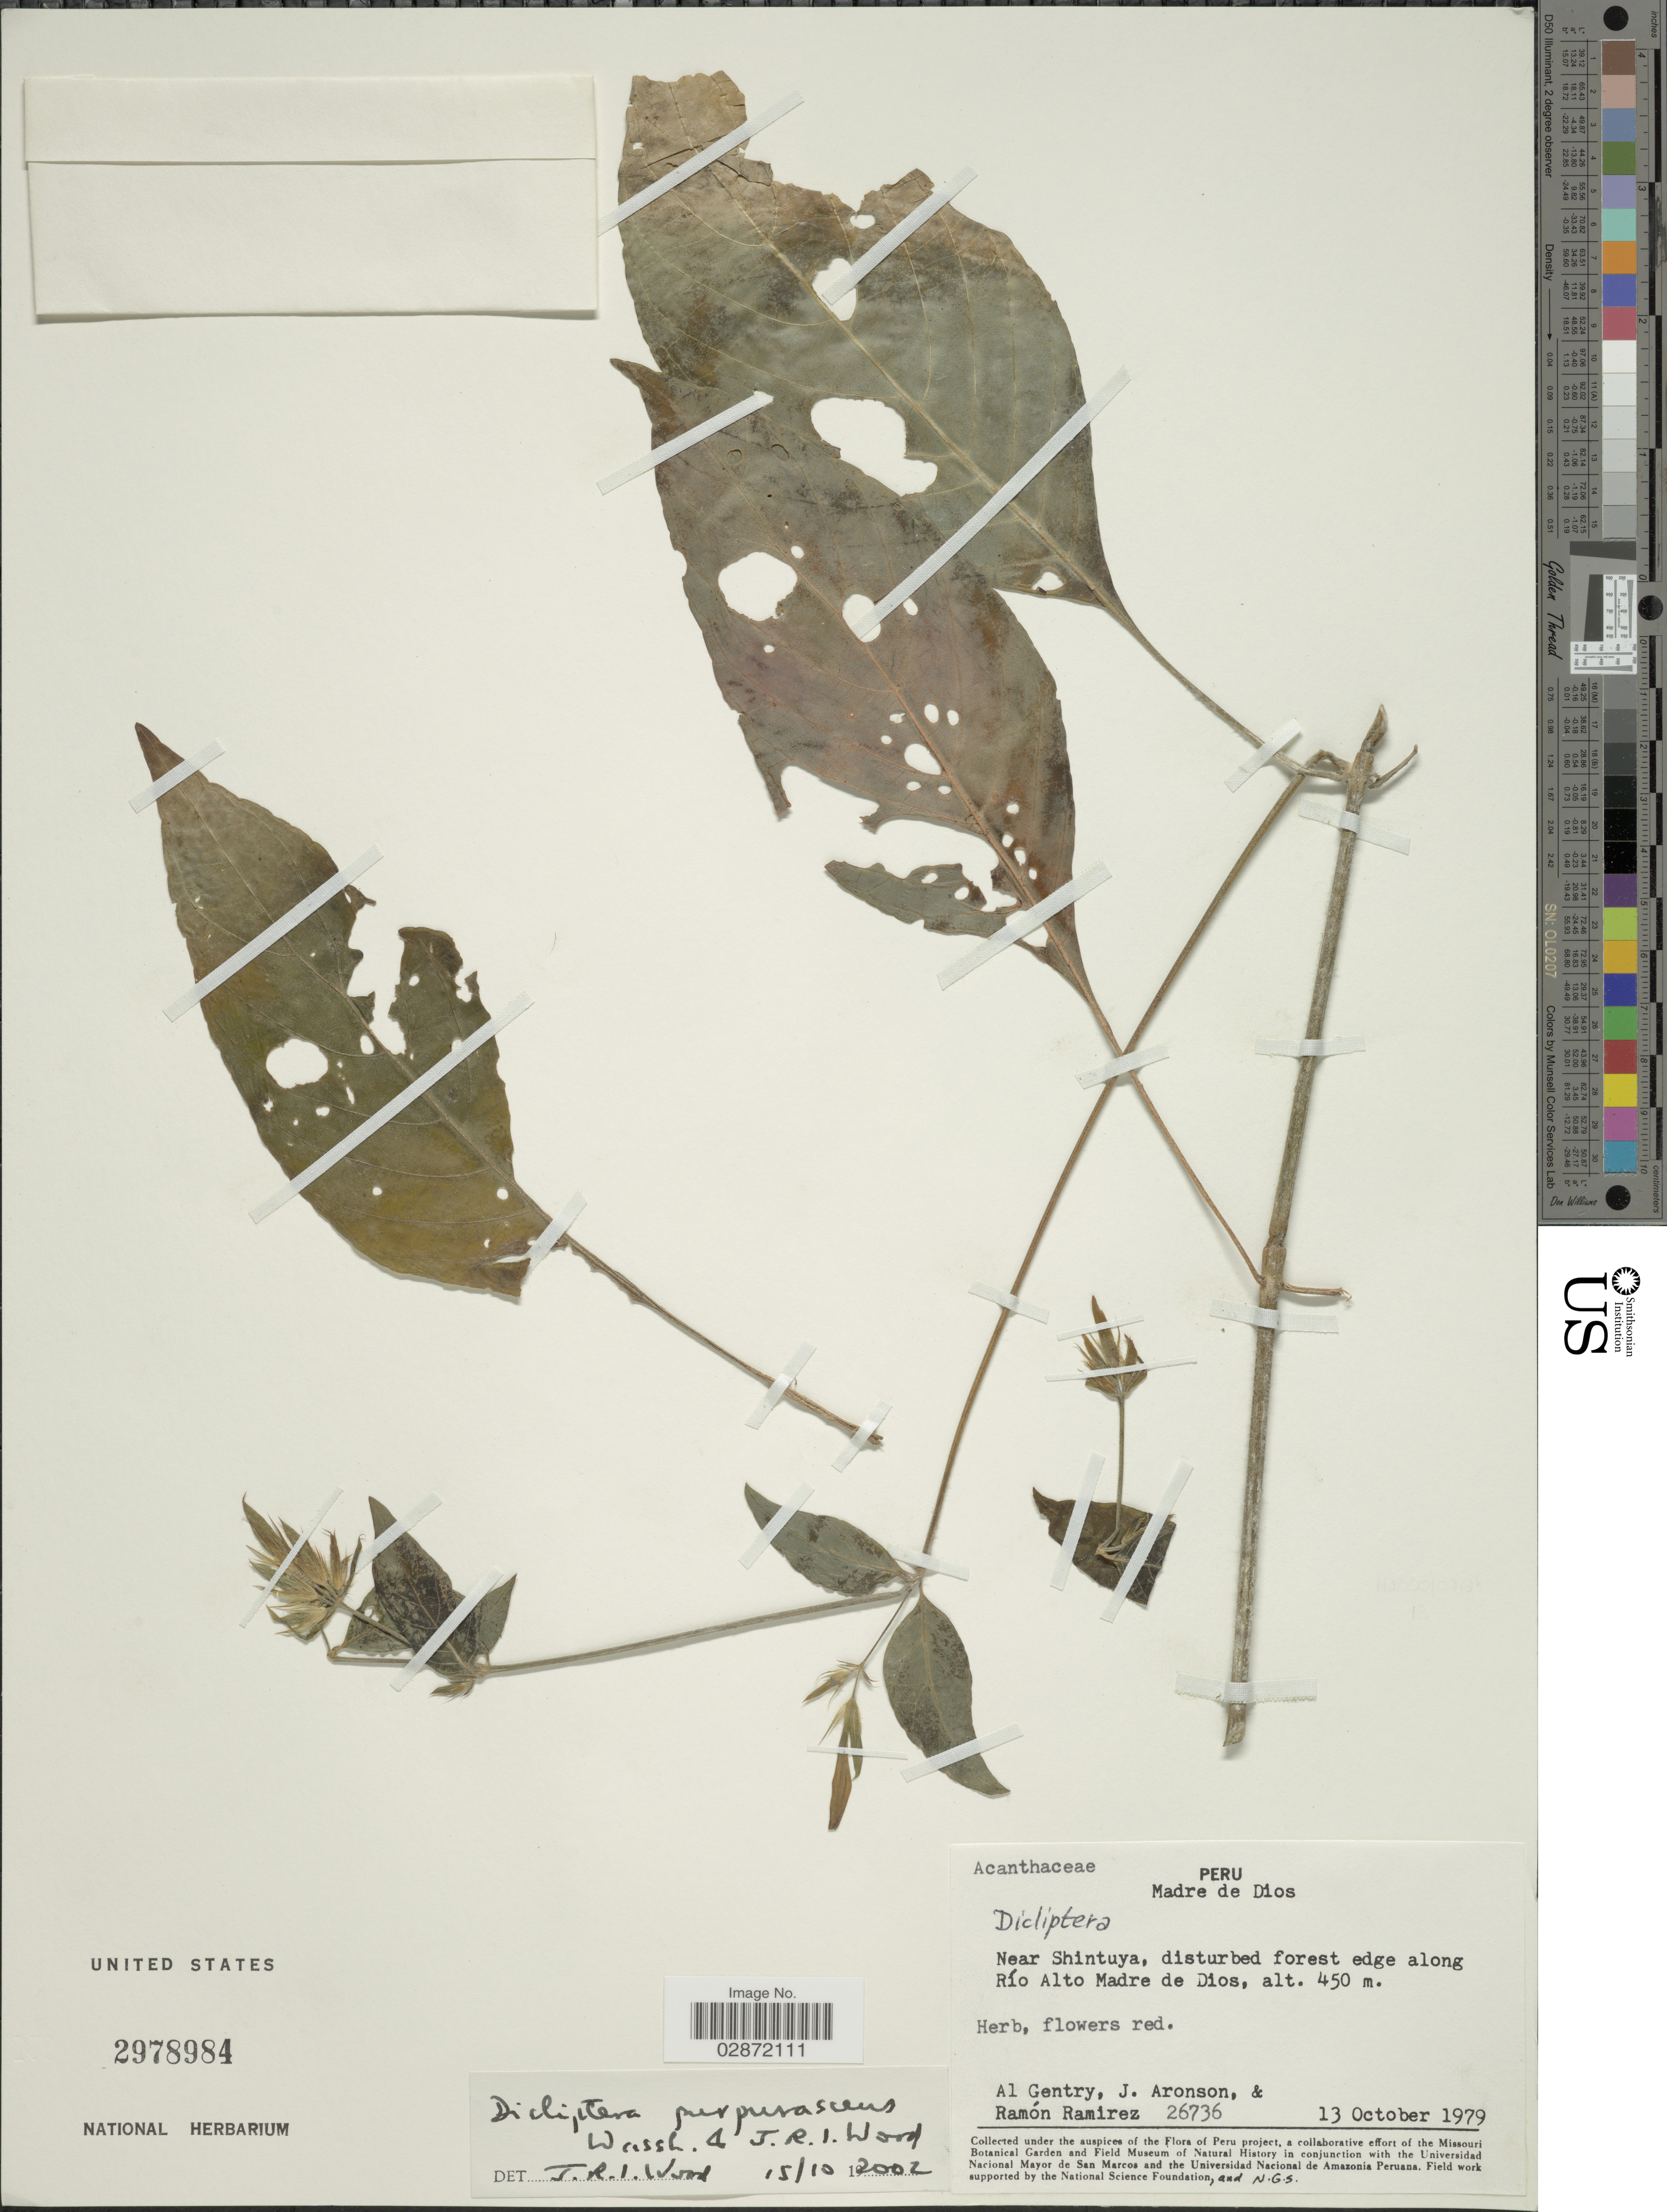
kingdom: Plantae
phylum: Tracheophyta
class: Magnoliopsida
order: Lamiales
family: Acanthaceae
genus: Dicliptera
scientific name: Dicliptera purpurascens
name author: Wassh. & J.R.I. Wood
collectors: A. H. Gentry, J. Aronson & R. Ramirez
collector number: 26736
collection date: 1979-10-13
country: Peru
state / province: Madre de Dios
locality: Near Shintuya, disturbed forest edge along Río Alto Madre de Dios.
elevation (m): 450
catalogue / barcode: US 2978984